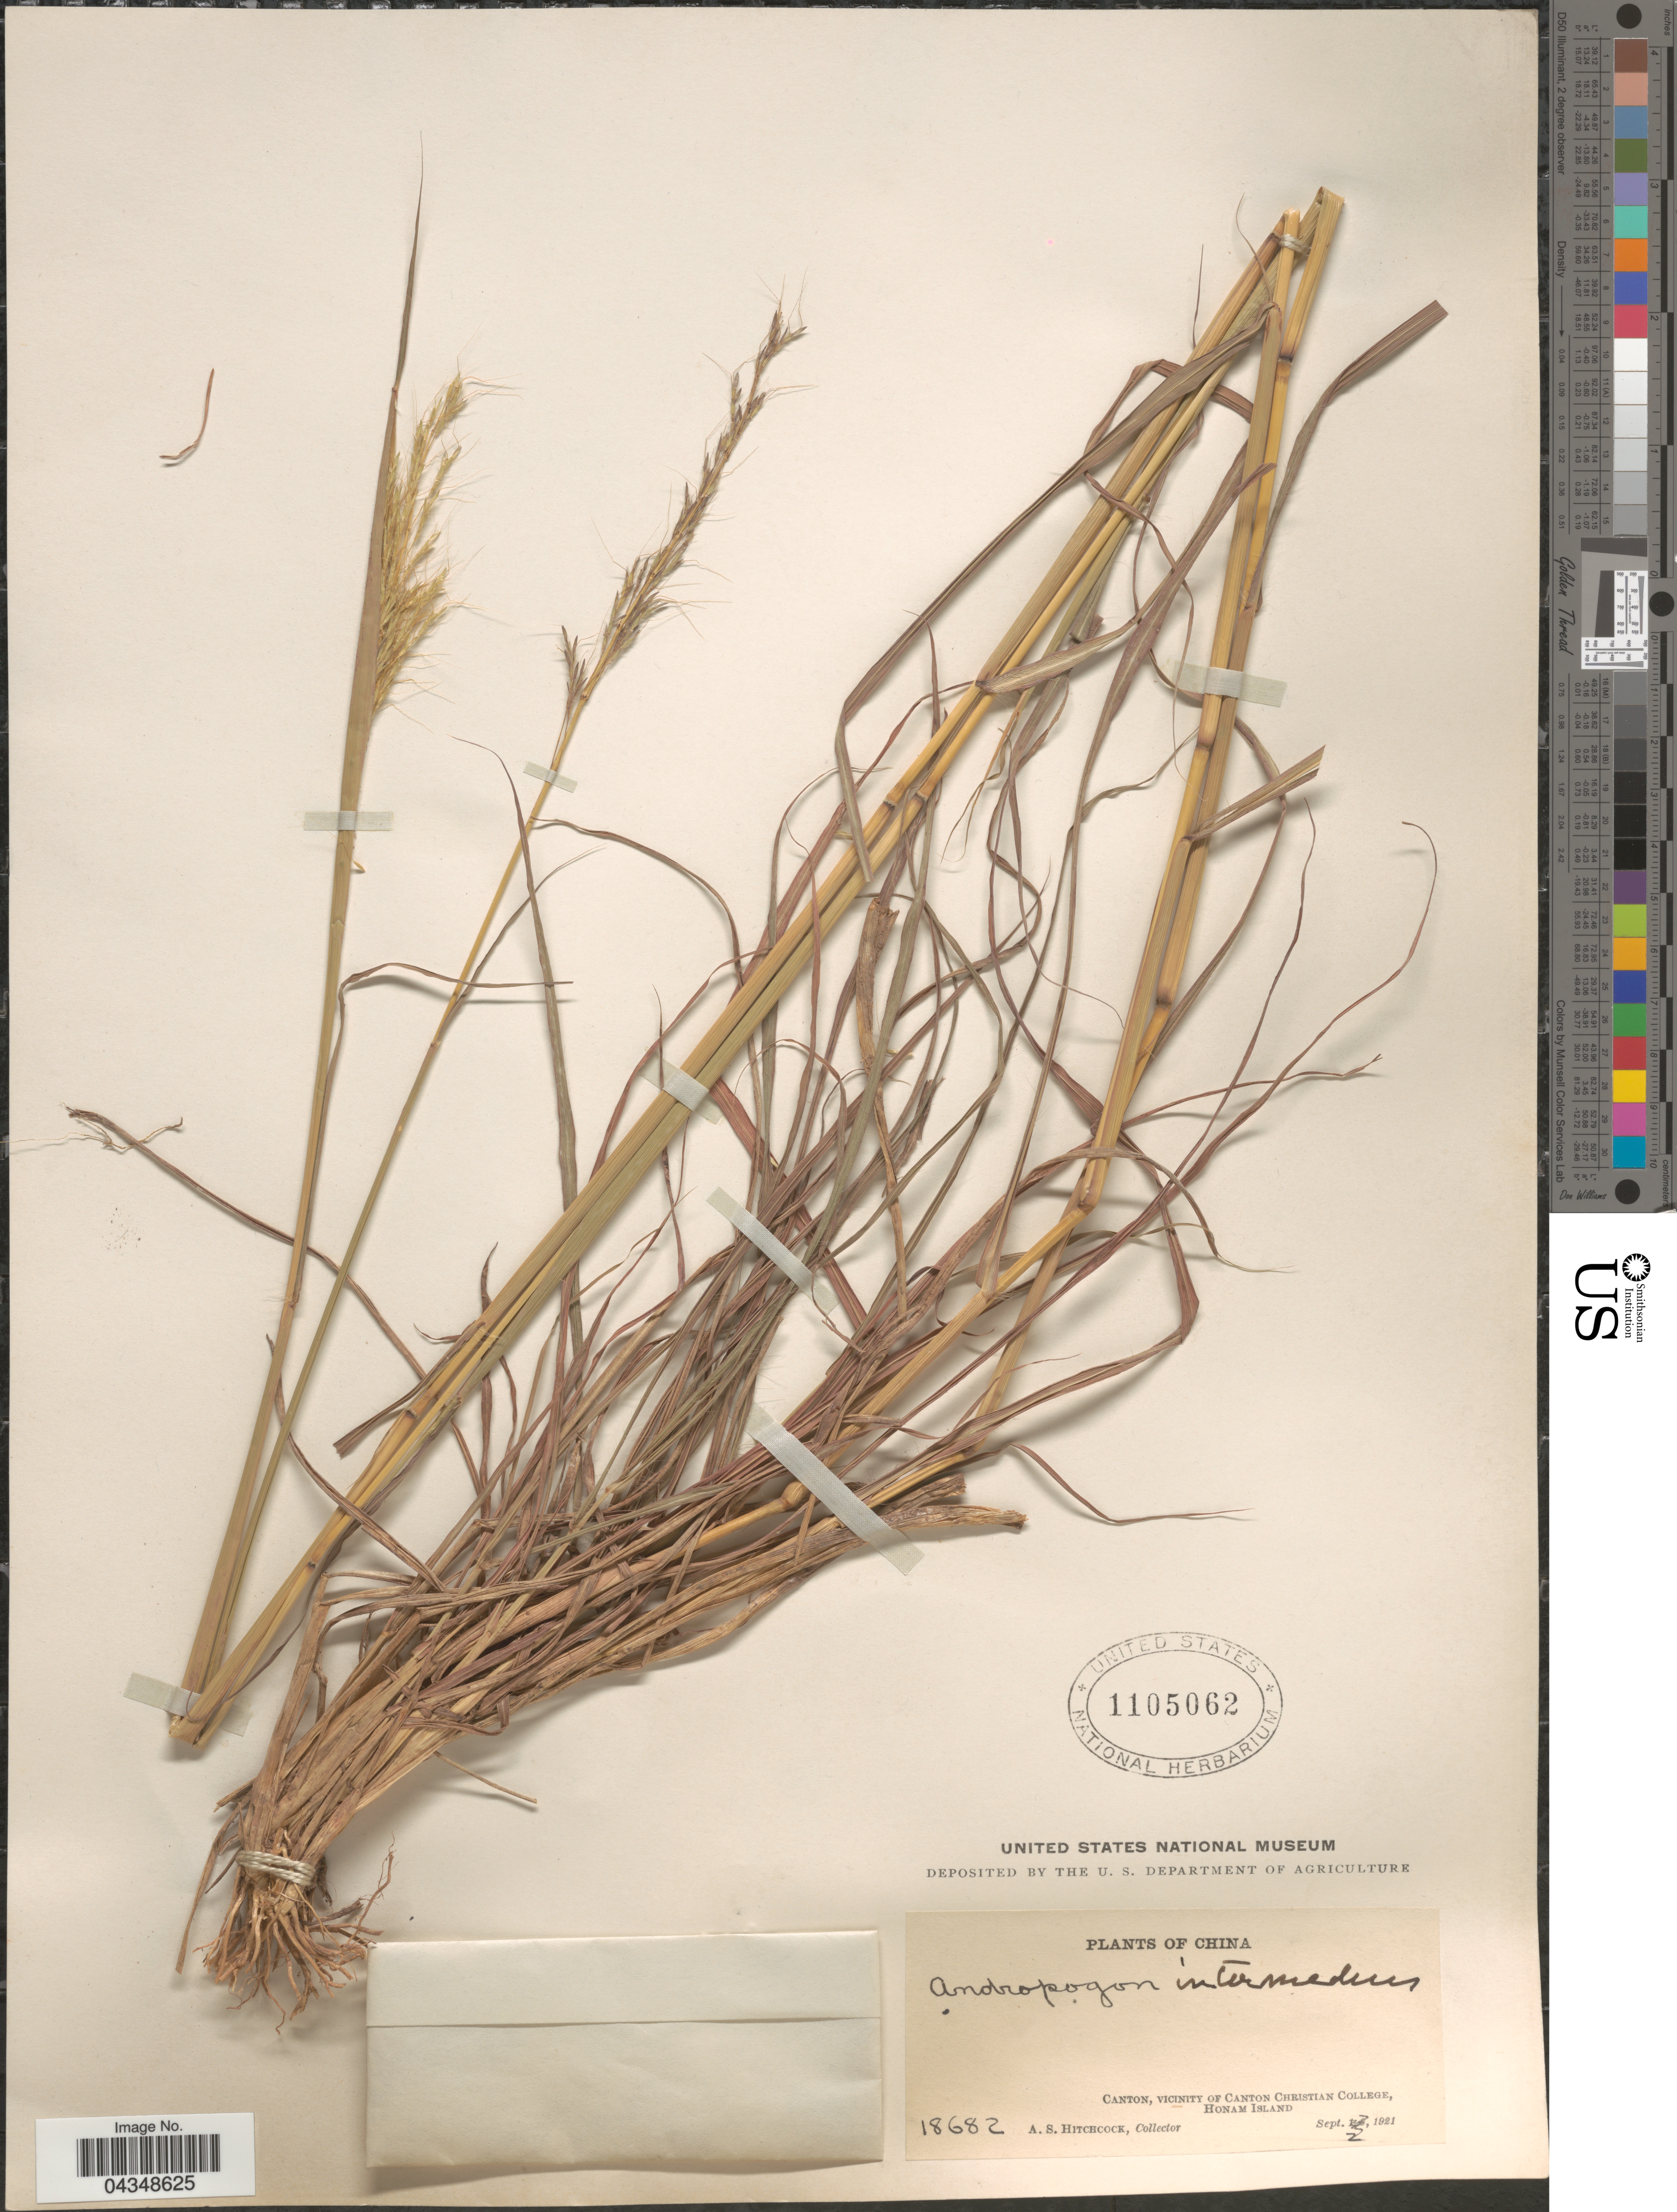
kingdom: Plantae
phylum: Tracheophyta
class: Liliopsida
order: Poales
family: Poaceae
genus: Bothriochloa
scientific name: Bothriochloa bladhii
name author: (Retz.) S.T. Blake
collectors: A. S. Hitchcock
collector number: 18682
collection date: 1921-09-02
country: China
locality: Canton, vicinity of Canton Christian College, Honam Island.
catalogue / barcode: US 1105062